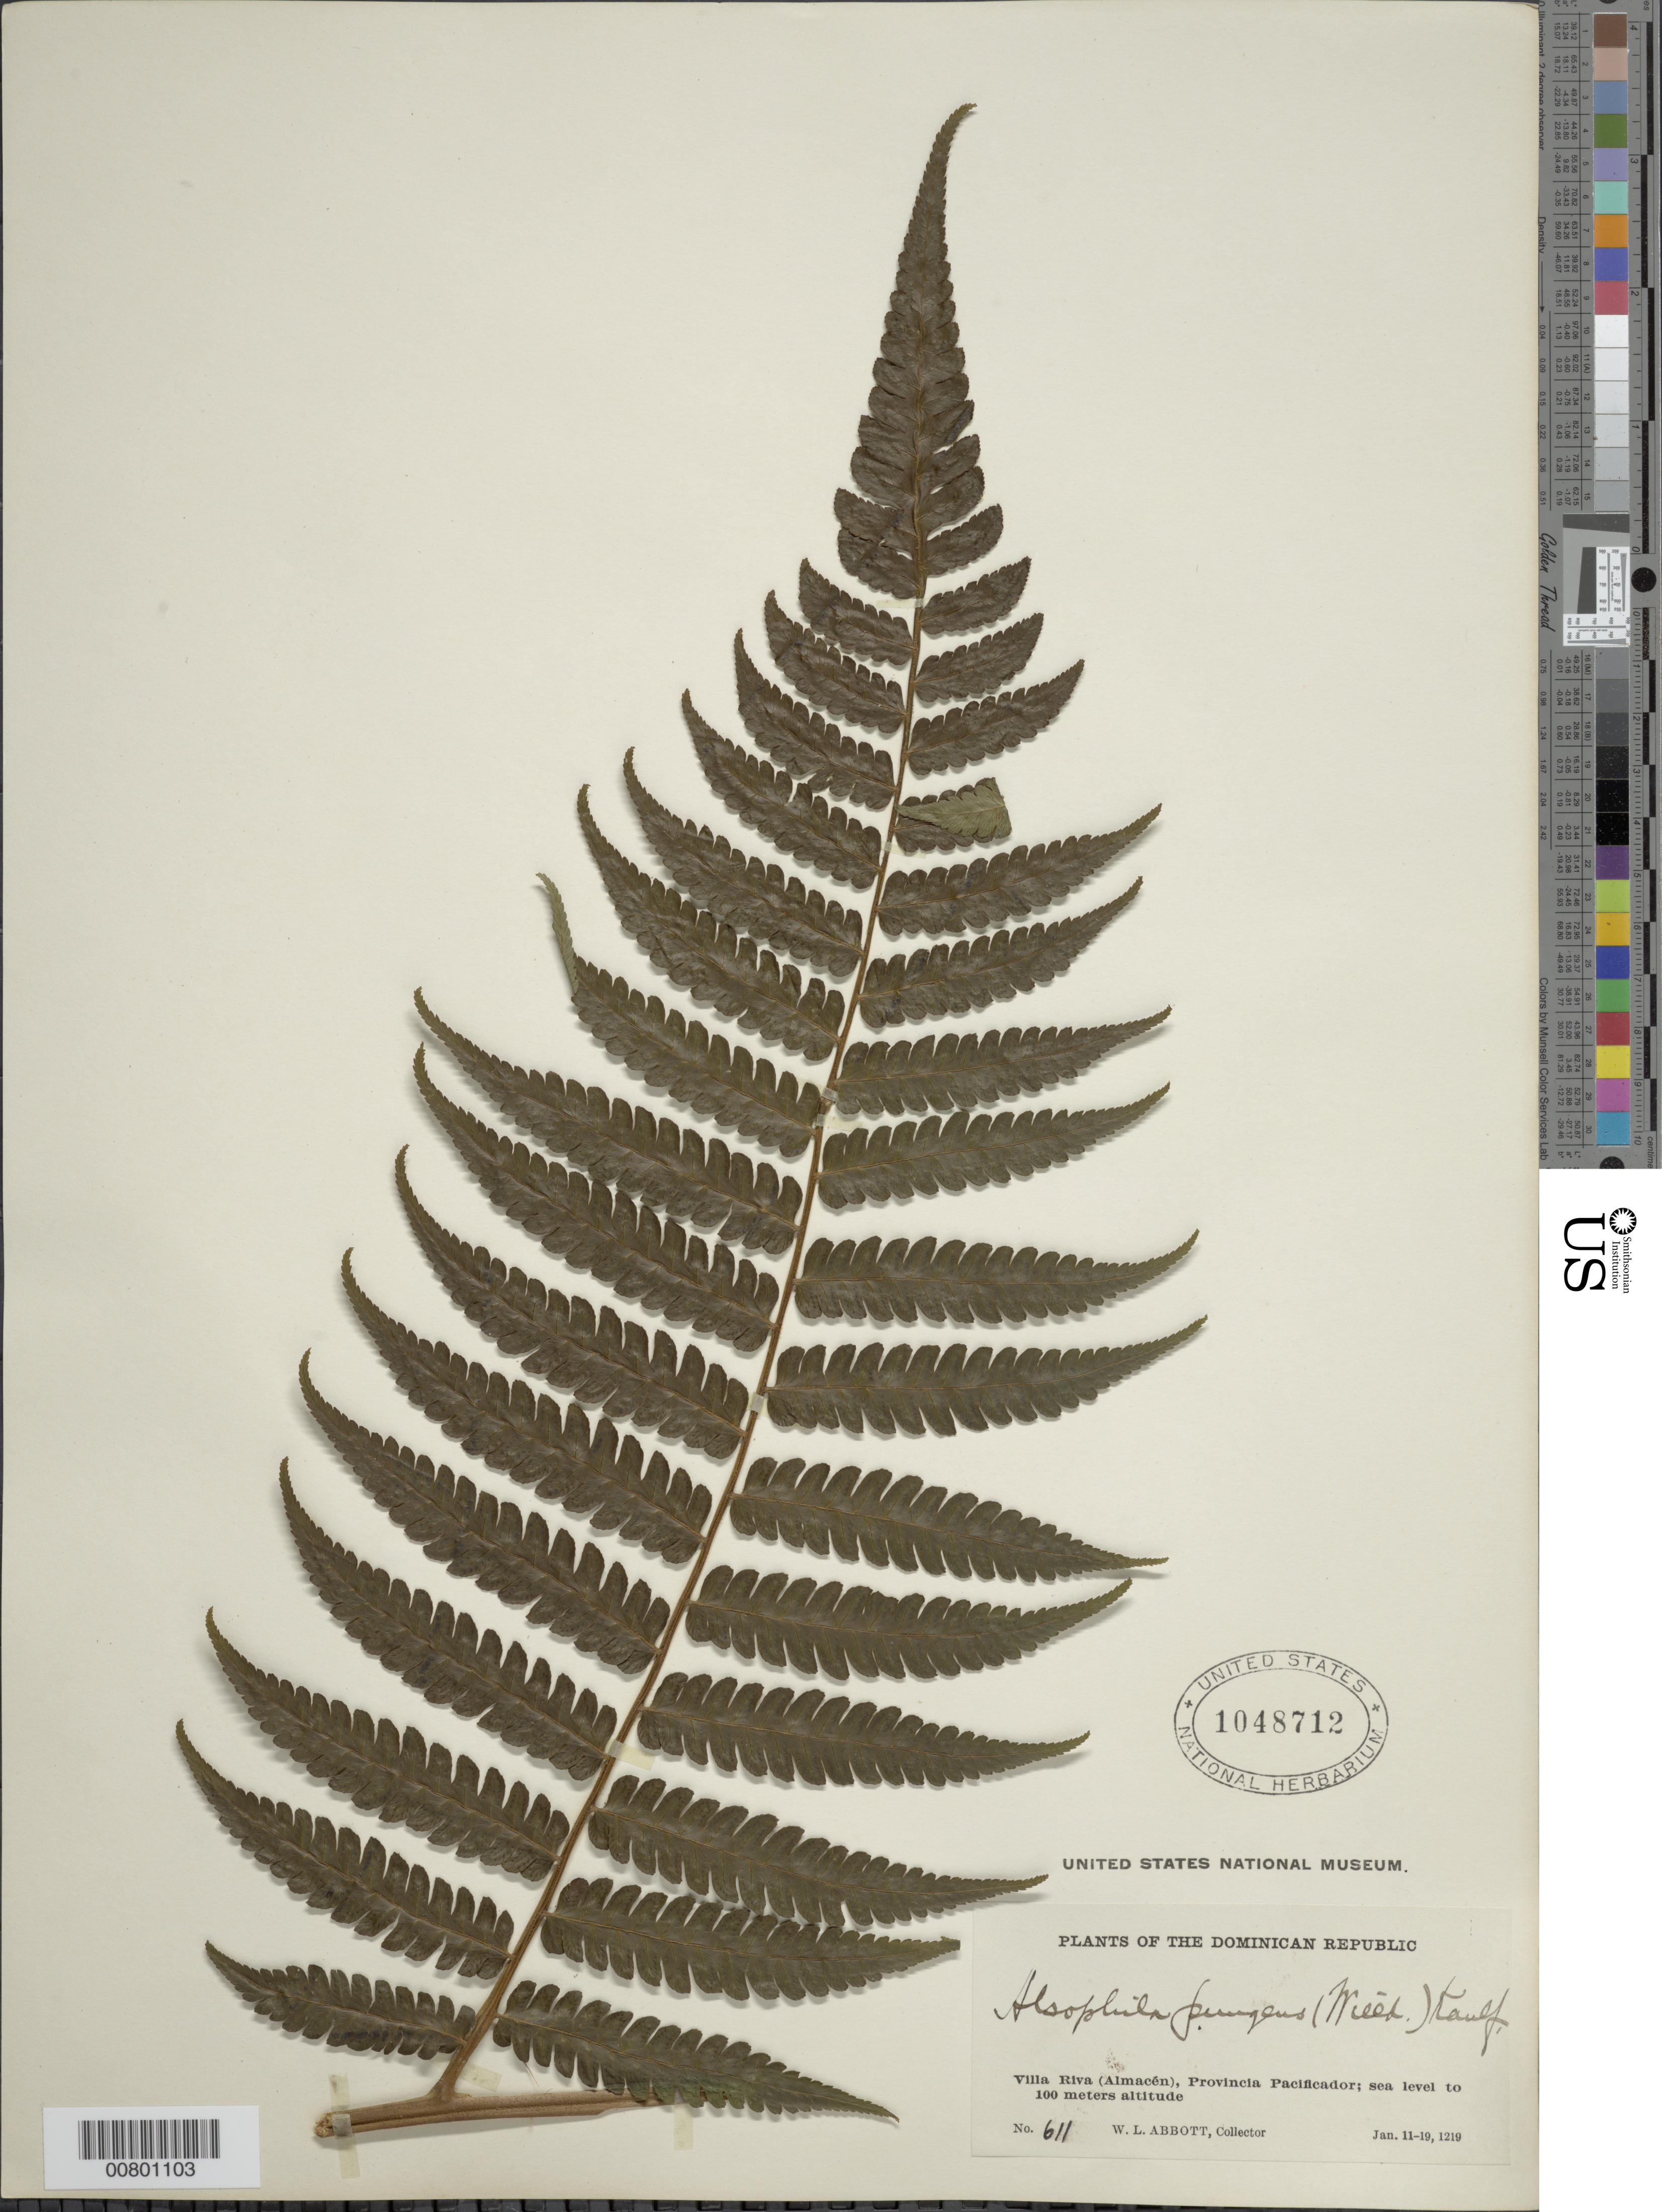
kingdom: Plantae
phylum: Tracheophyta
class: Polypodiopsida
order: Cyatheales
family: Cyatheaceae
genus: Cyathea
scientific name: Cyathea pungens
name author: (Willd.) Domin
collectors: W. L. Abbott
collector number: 611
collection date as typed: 11 Jan 1921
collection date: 1921-01-11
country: Dominican Republic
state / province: Duarte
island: Hispaniola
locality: Villa Riva (Almacén)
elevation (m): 0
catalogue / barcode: US 1048712